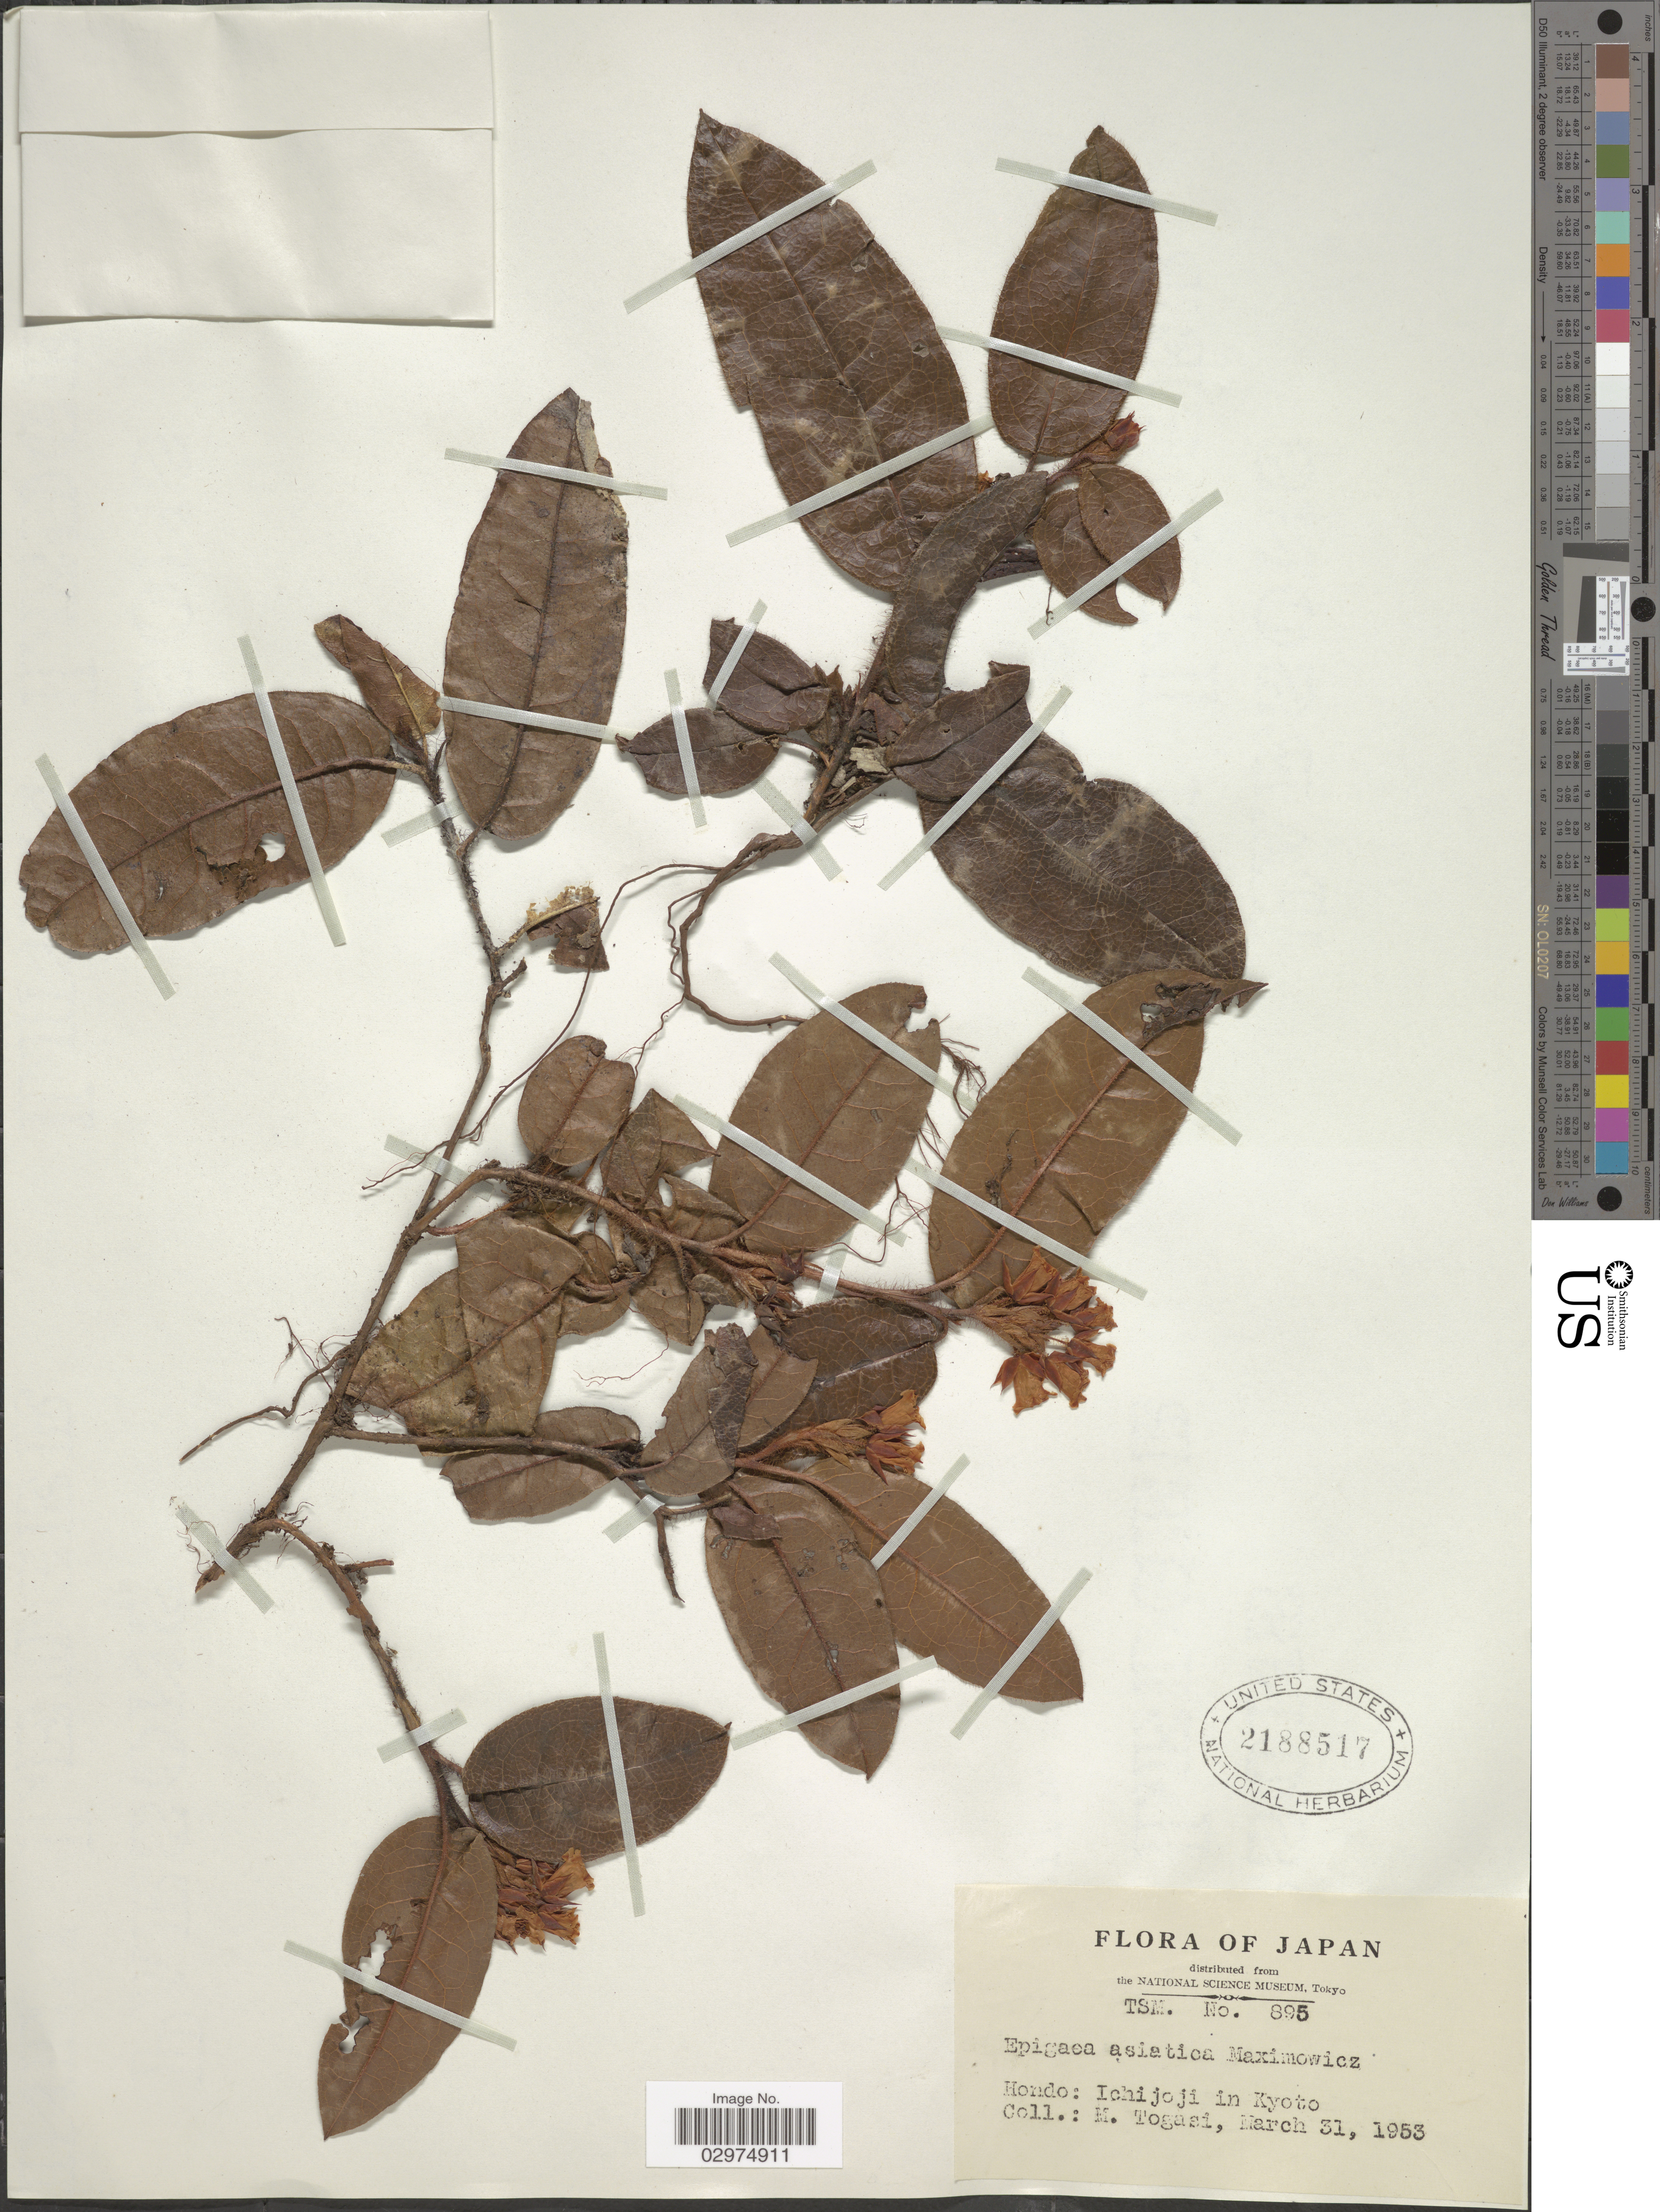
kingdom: Plantae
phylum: Tracheophyta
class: Magnoliopsida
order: Ericales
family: Ericaceae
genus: Epigaea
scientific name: Epigaea asiatiea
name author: Maxim.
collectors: M. Togasi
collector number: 895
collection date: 1953-03-31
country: Japan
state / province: Kyoto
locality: Hondo: Ichijoji in Kyoto.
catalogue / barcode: US 2188517